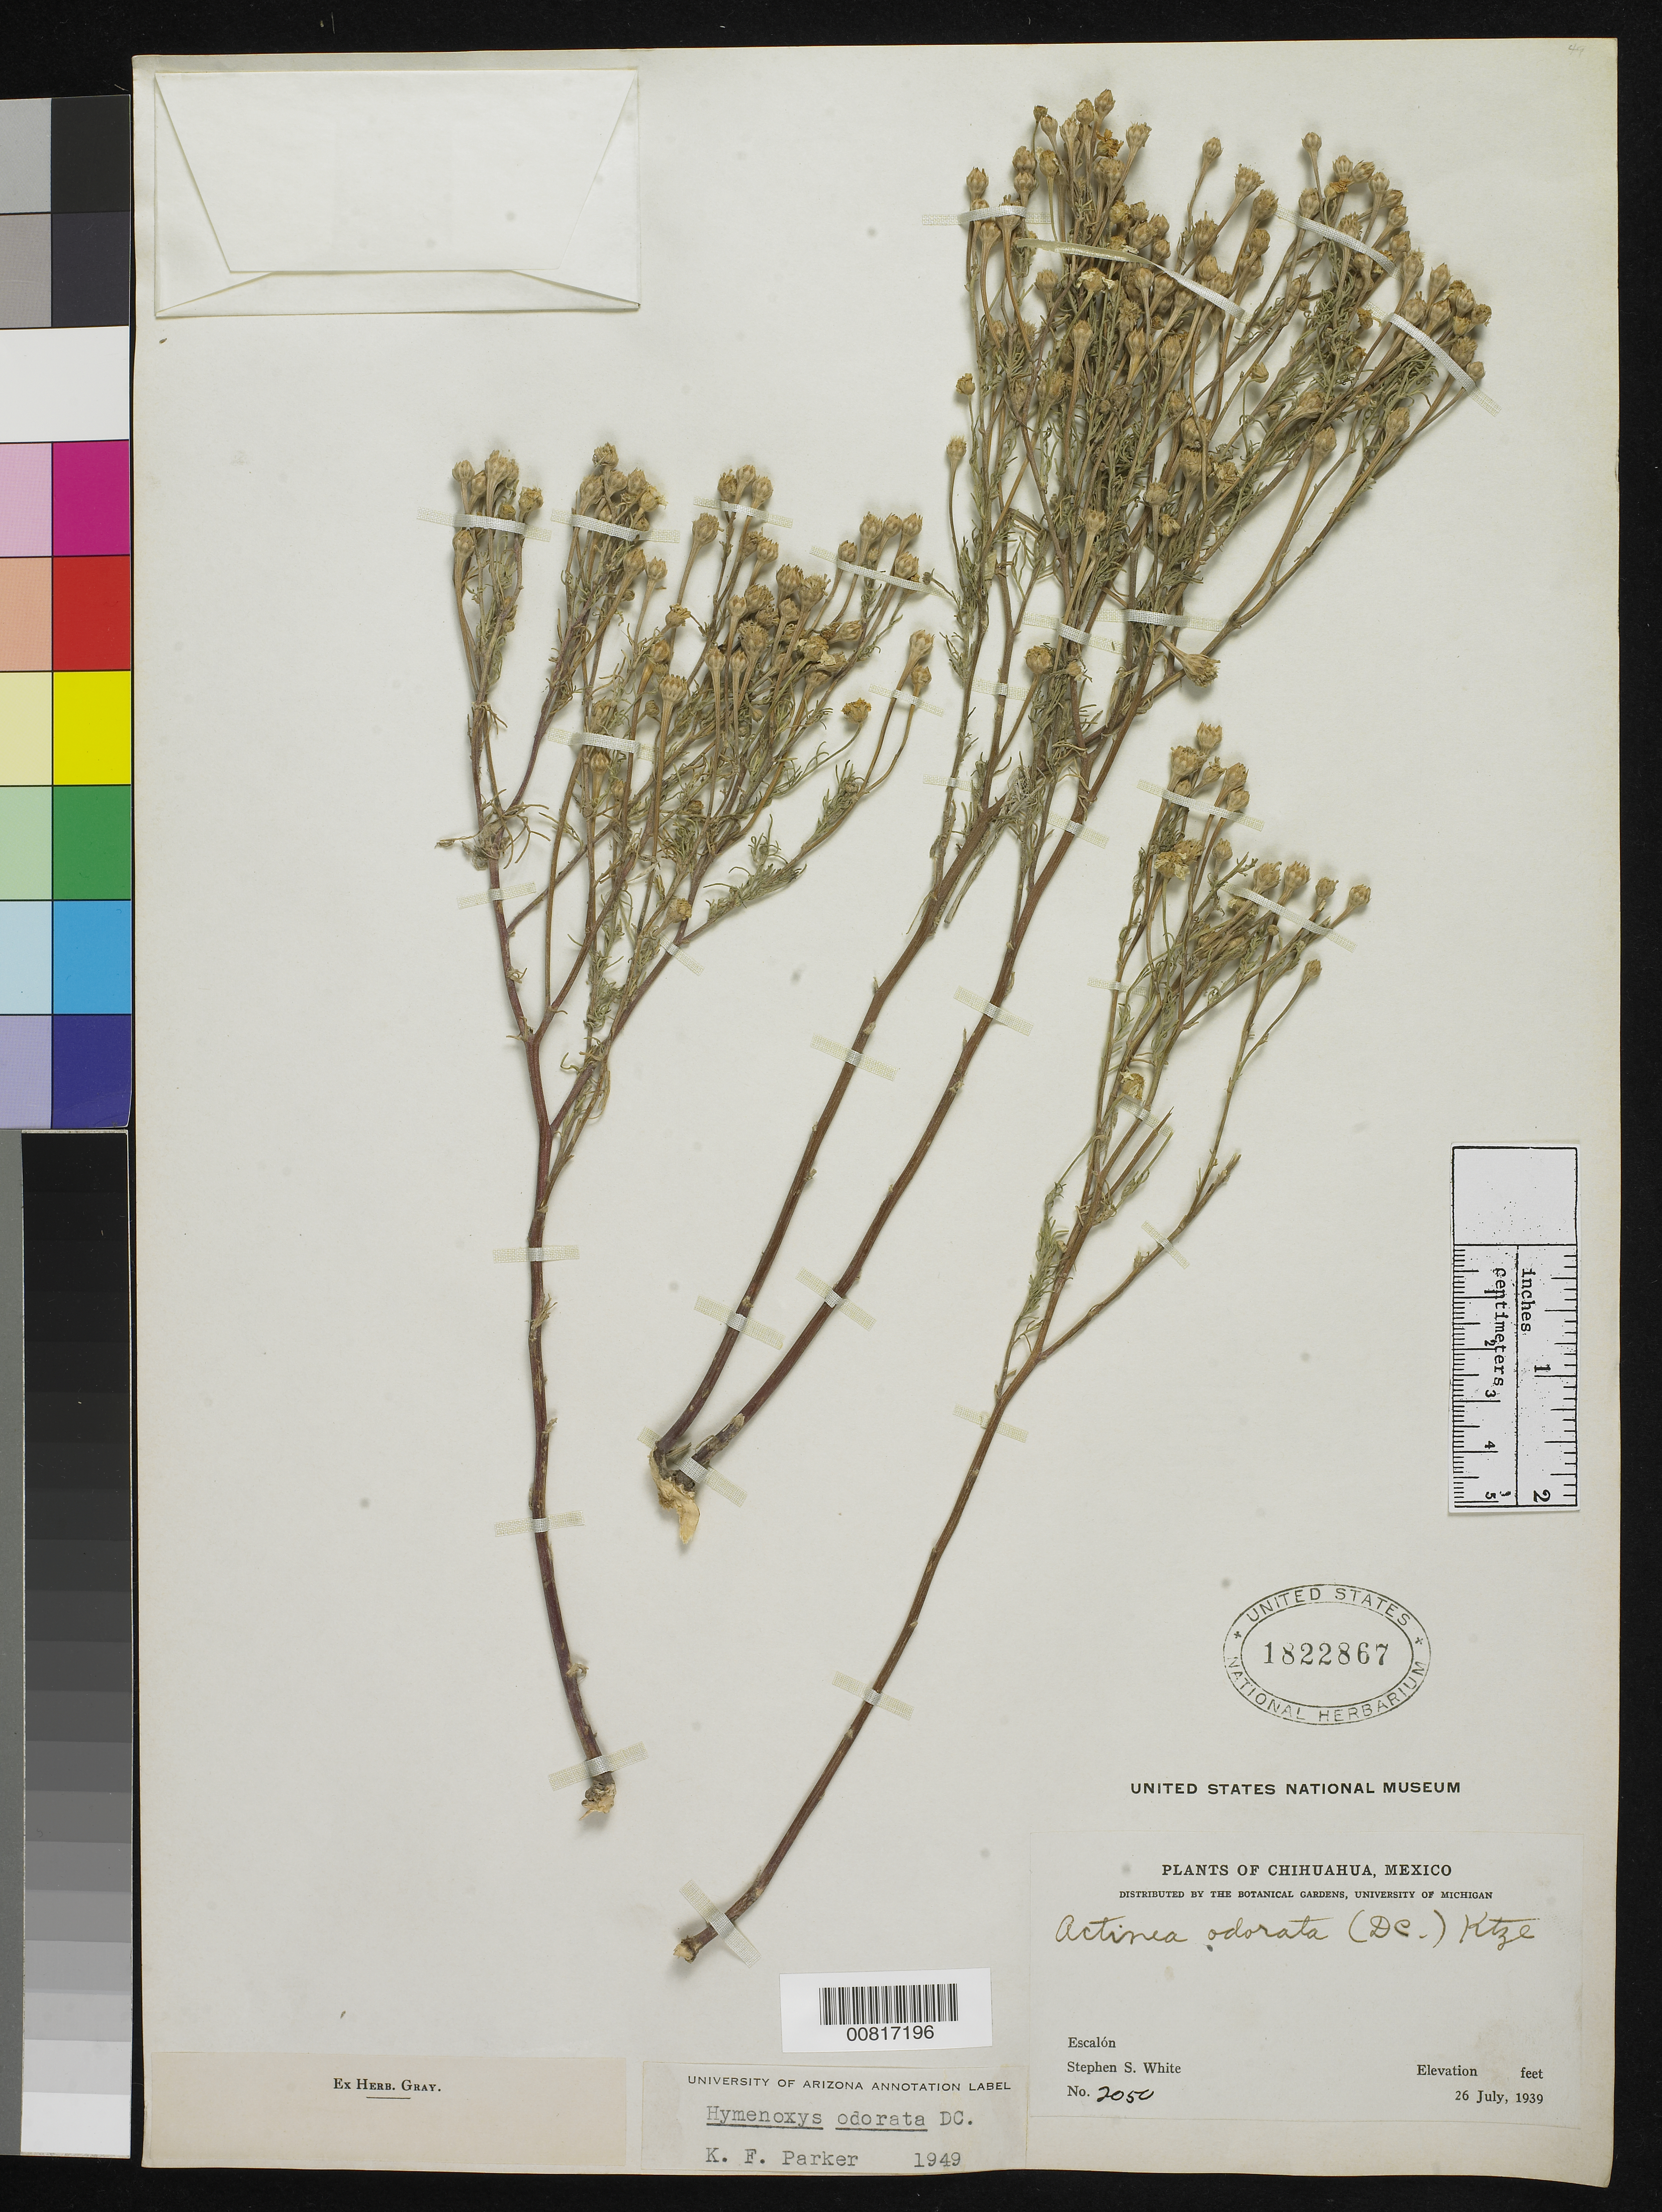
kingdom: Plantae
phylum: Tracheophyta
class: Magnoliopsida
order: Asterales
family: Asteraceae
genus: Hymenoxys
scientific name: Hymenoxys odorata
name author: DC.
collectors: S. S. White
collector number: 2050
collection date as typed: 26 Jul 1939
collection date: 1939-07-26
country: Mexico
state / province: Chihuahua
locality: Escalón, Chihuahua.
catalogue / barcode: US 1822867